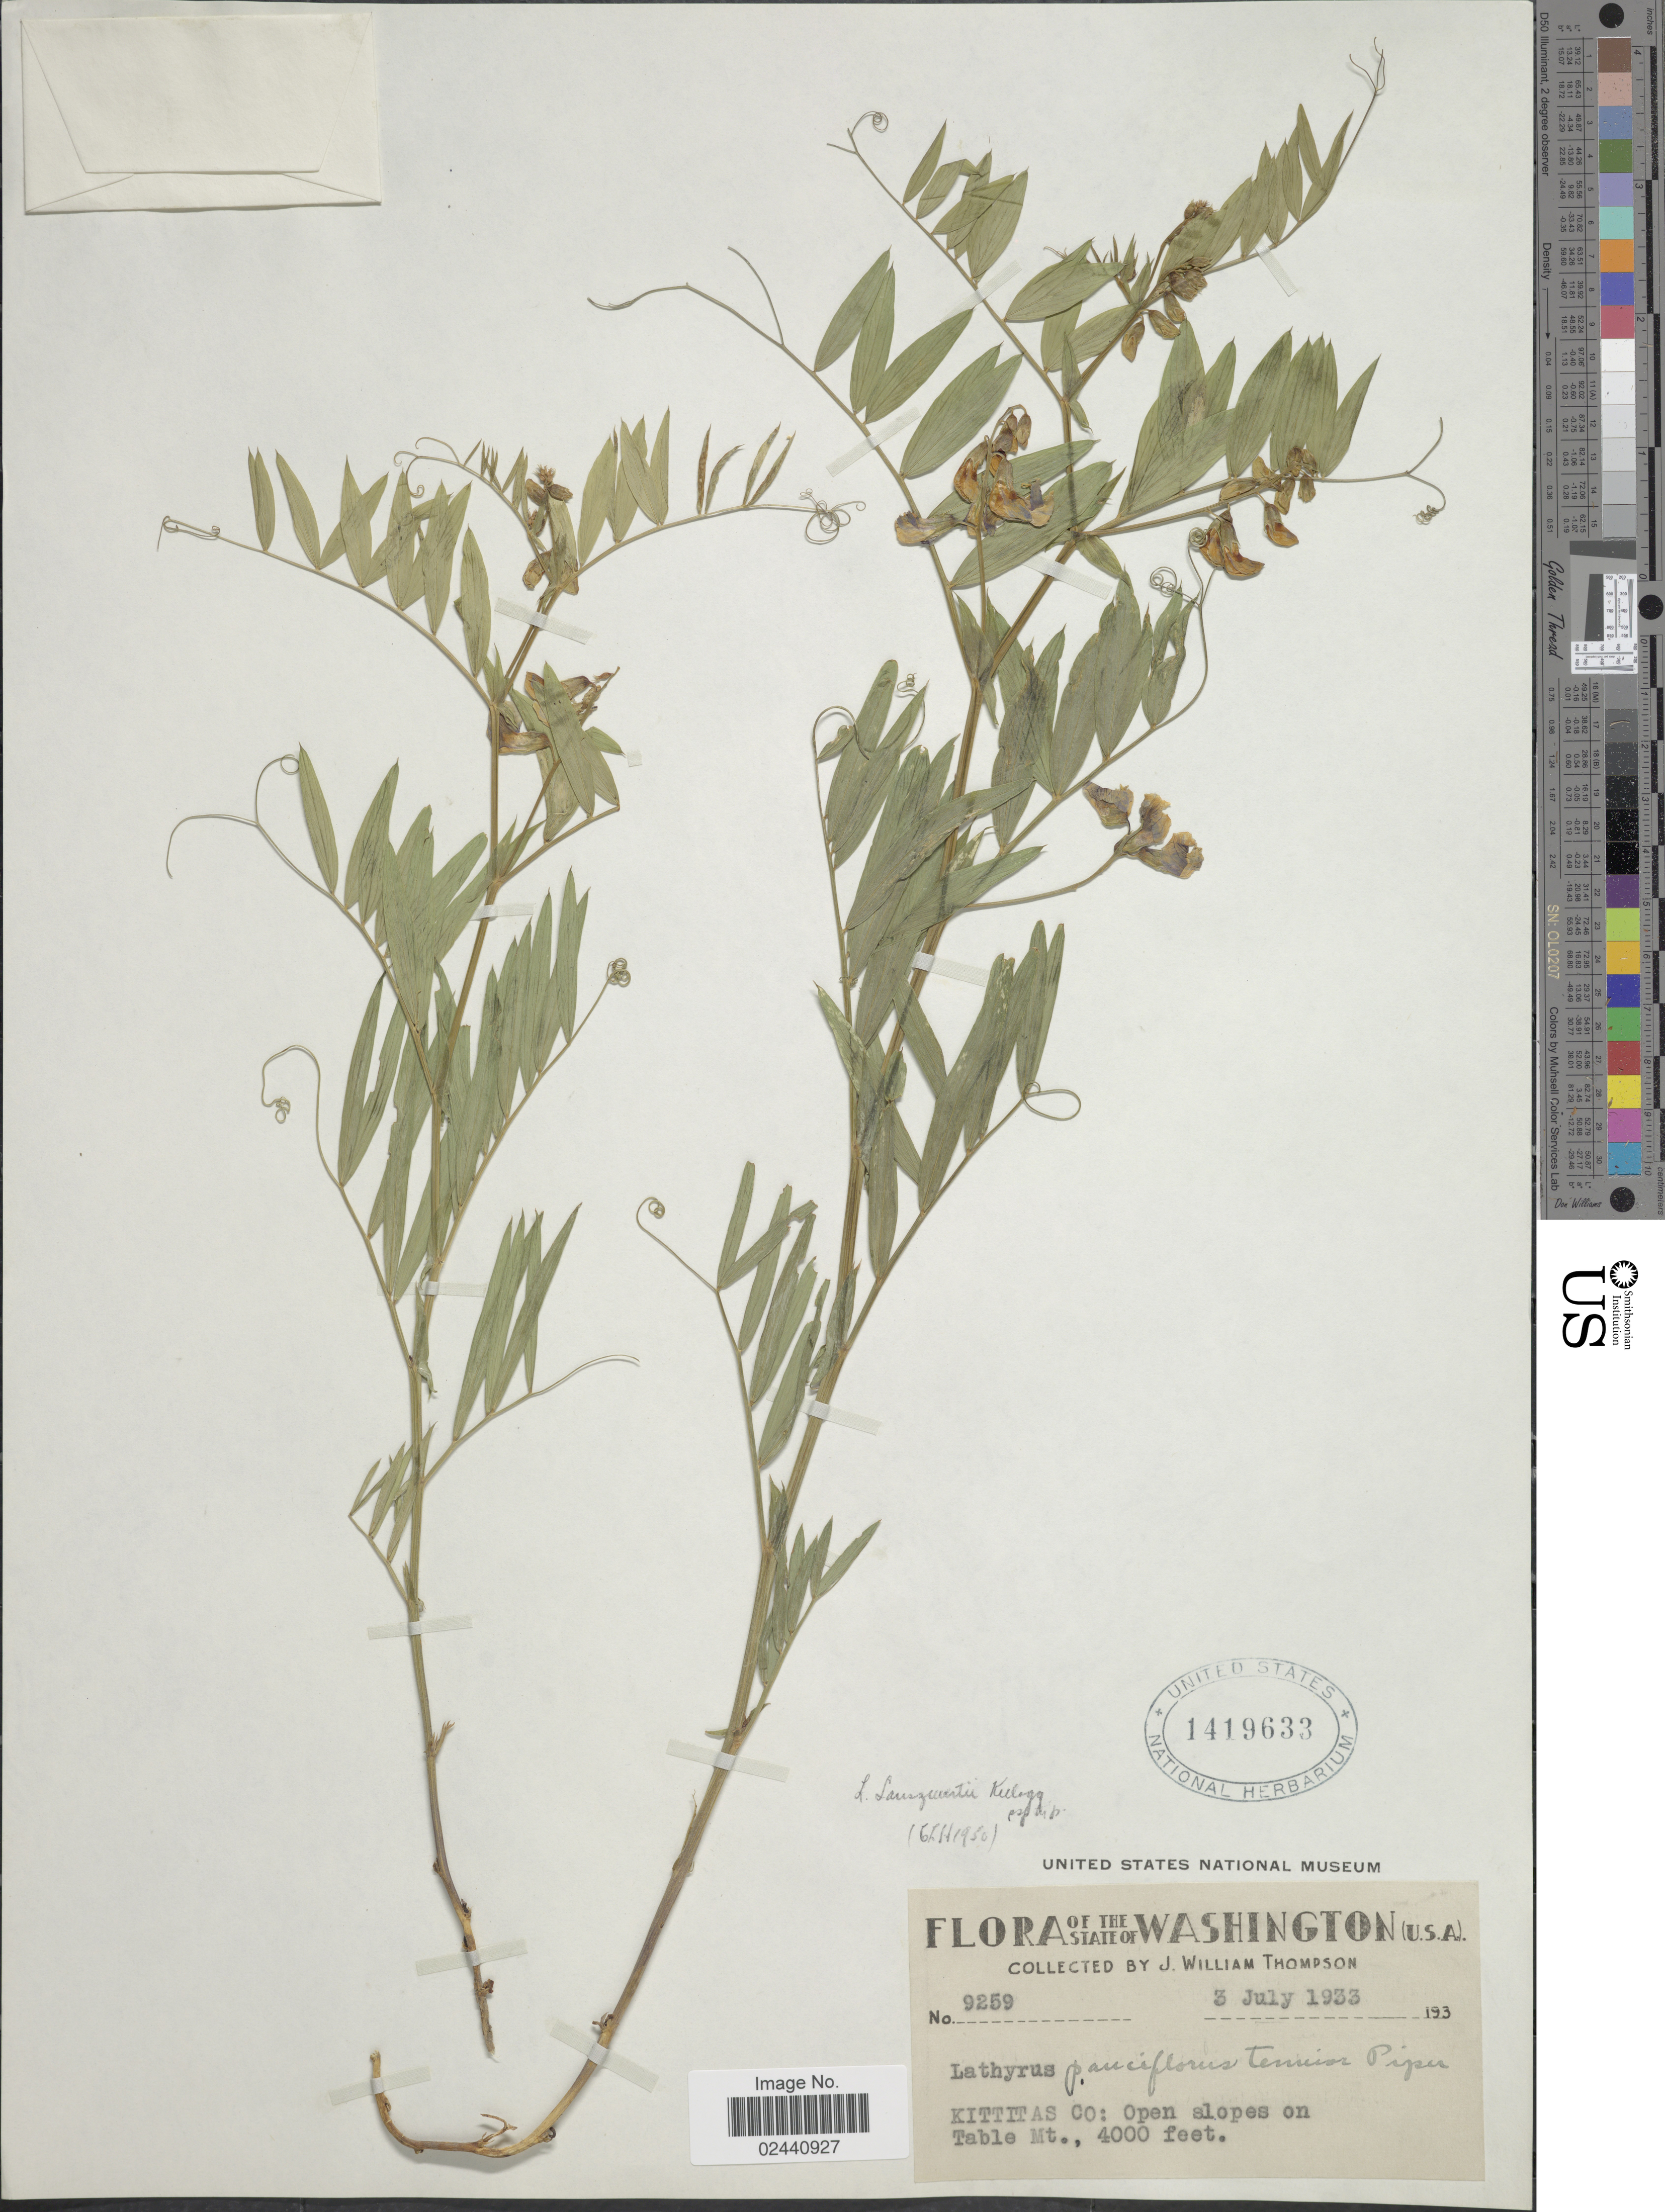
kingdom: Plantae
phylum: Tracheophyta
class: Magnoliopsida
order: Fabales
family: Fabaceae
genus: Lathyrus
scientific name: Lathyrus lanszwertii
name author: Kellogg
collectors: J. W. Thompson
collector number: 9259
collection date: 1933-07-03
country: United States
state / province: Washington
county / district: Kittitas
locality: Kittitas Co.: open slopes on Table Mt.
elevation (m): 1219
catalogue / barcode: US 1419633